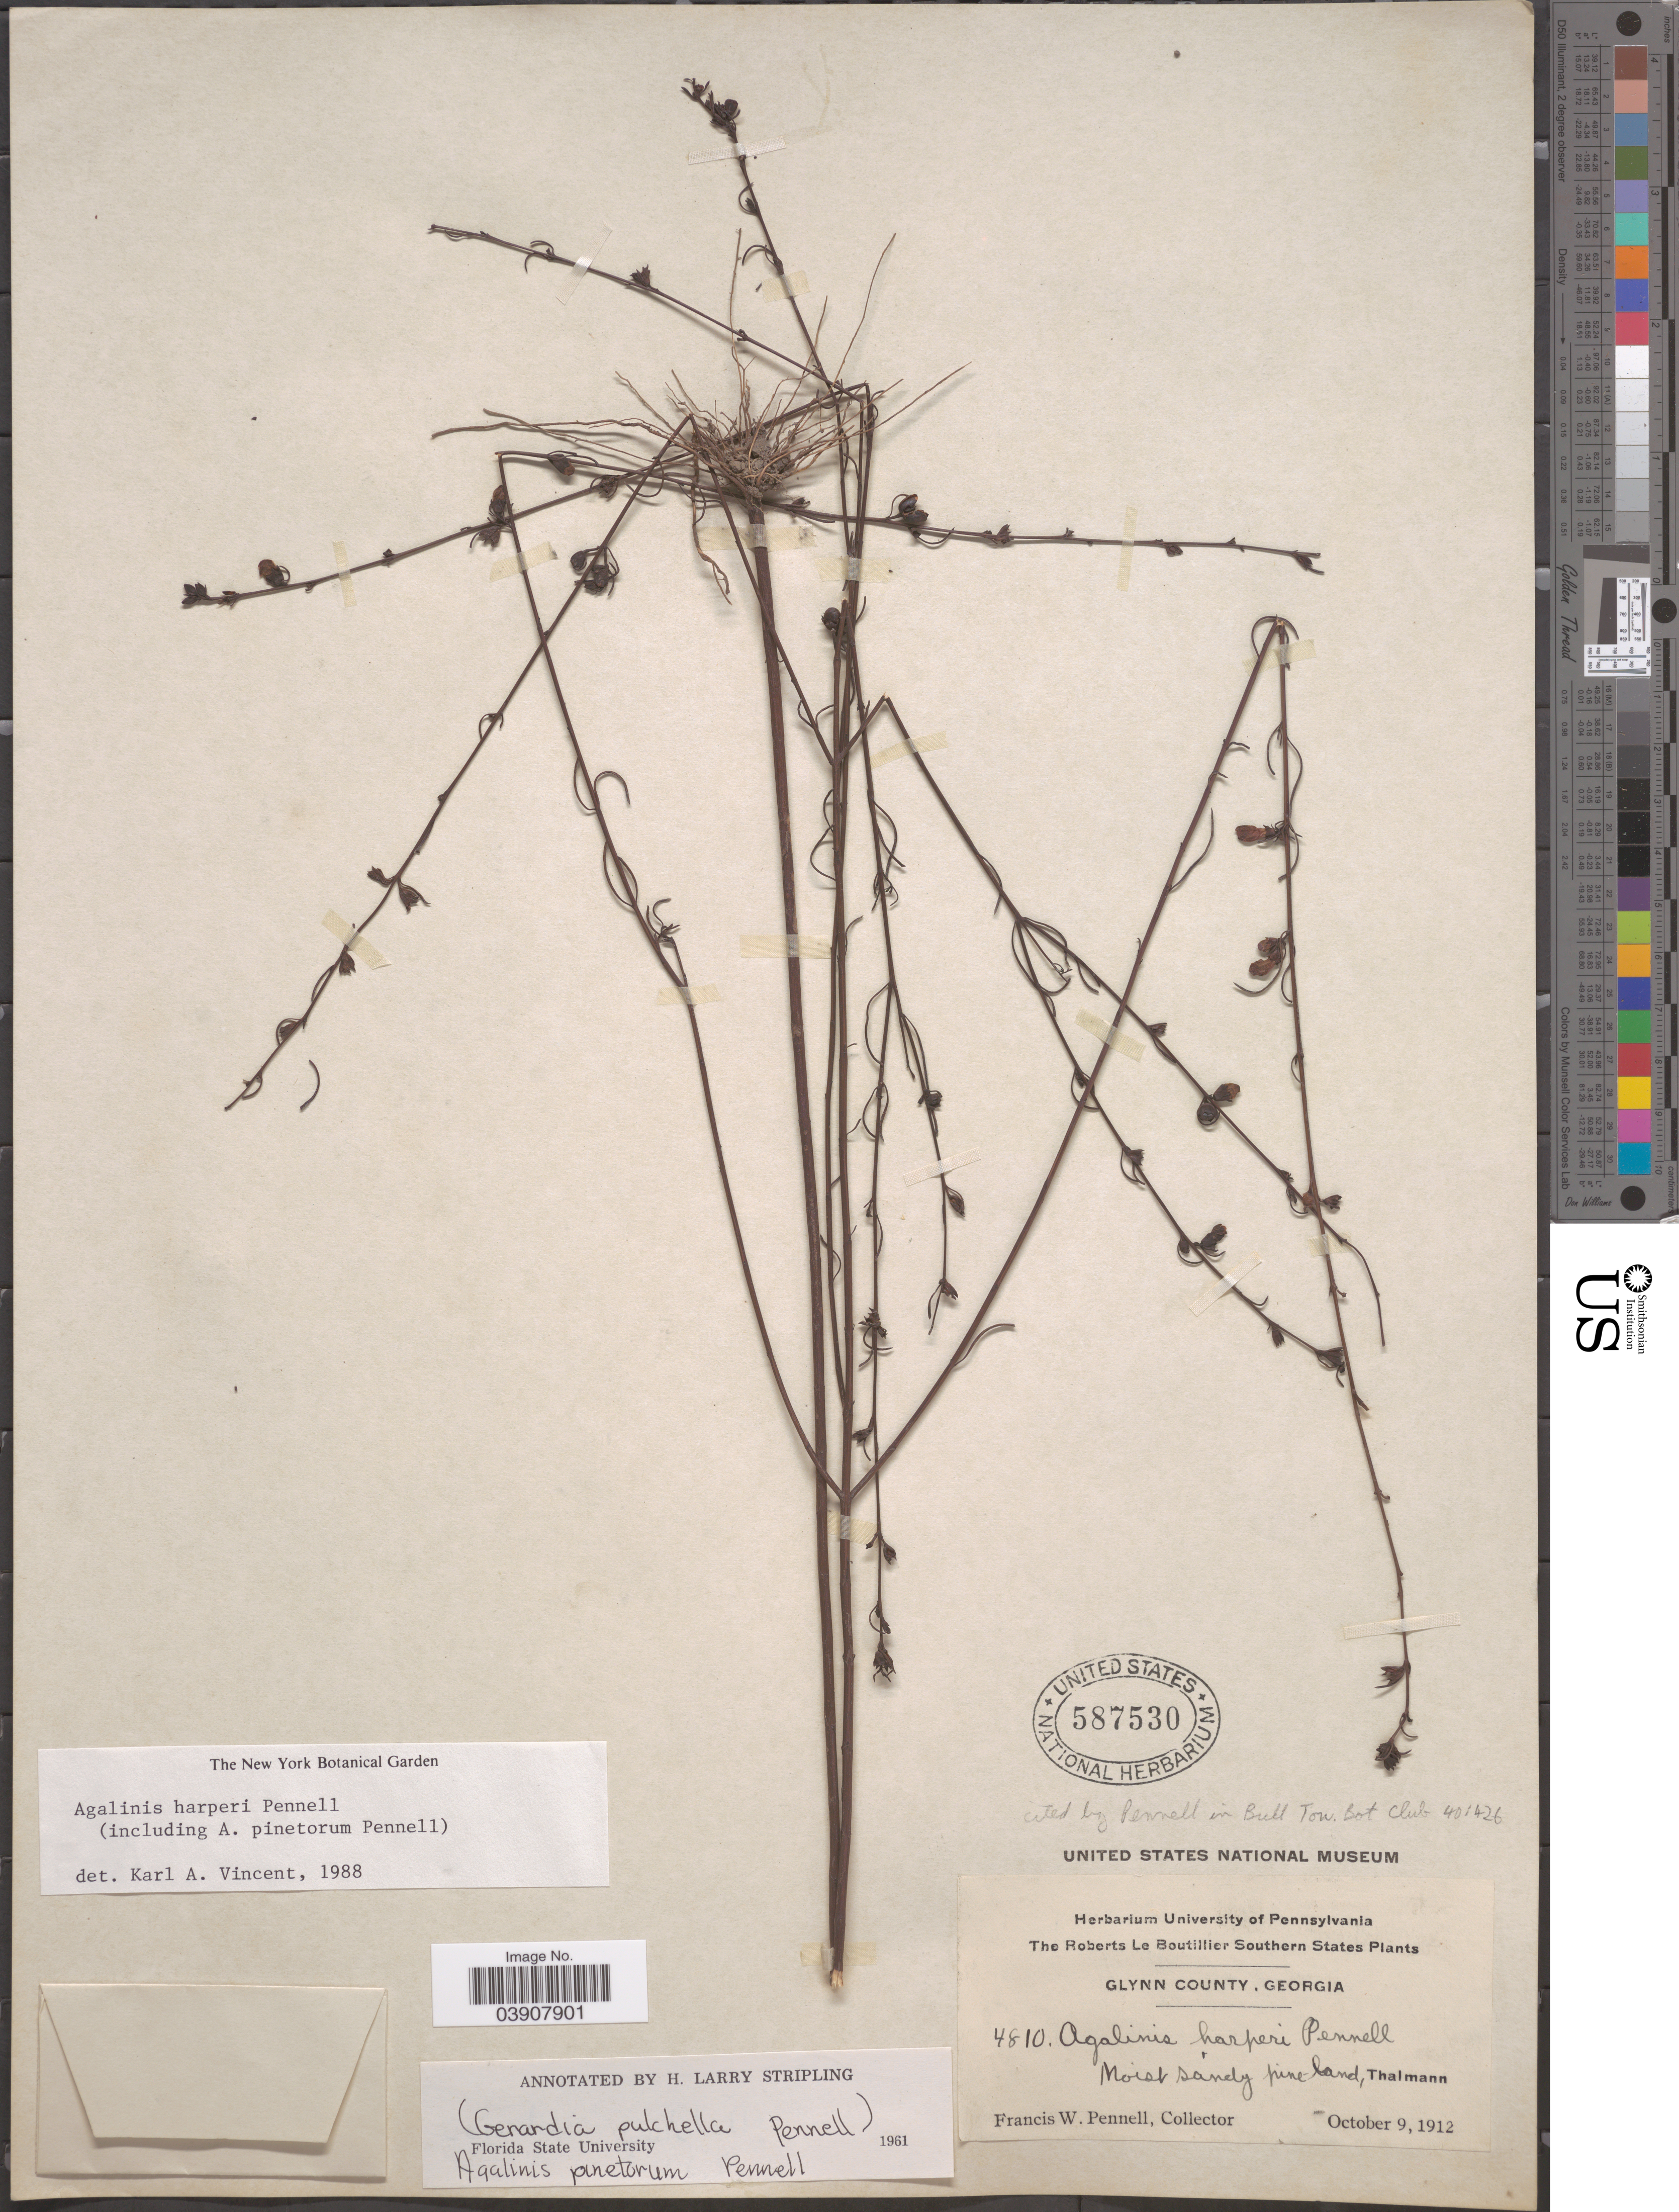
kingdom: Plantae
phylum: Tracheophyta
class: Magnoliopsida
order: Lamiales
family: Orobanchaceae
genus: Agalinis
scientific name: Agalinis harperi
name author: Pennell in Small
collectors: F. W. Pennell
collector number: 4810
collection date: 1912-10-09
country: United States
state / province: Georgia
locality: Glynn County. Thalmann.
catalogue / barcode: US 587530